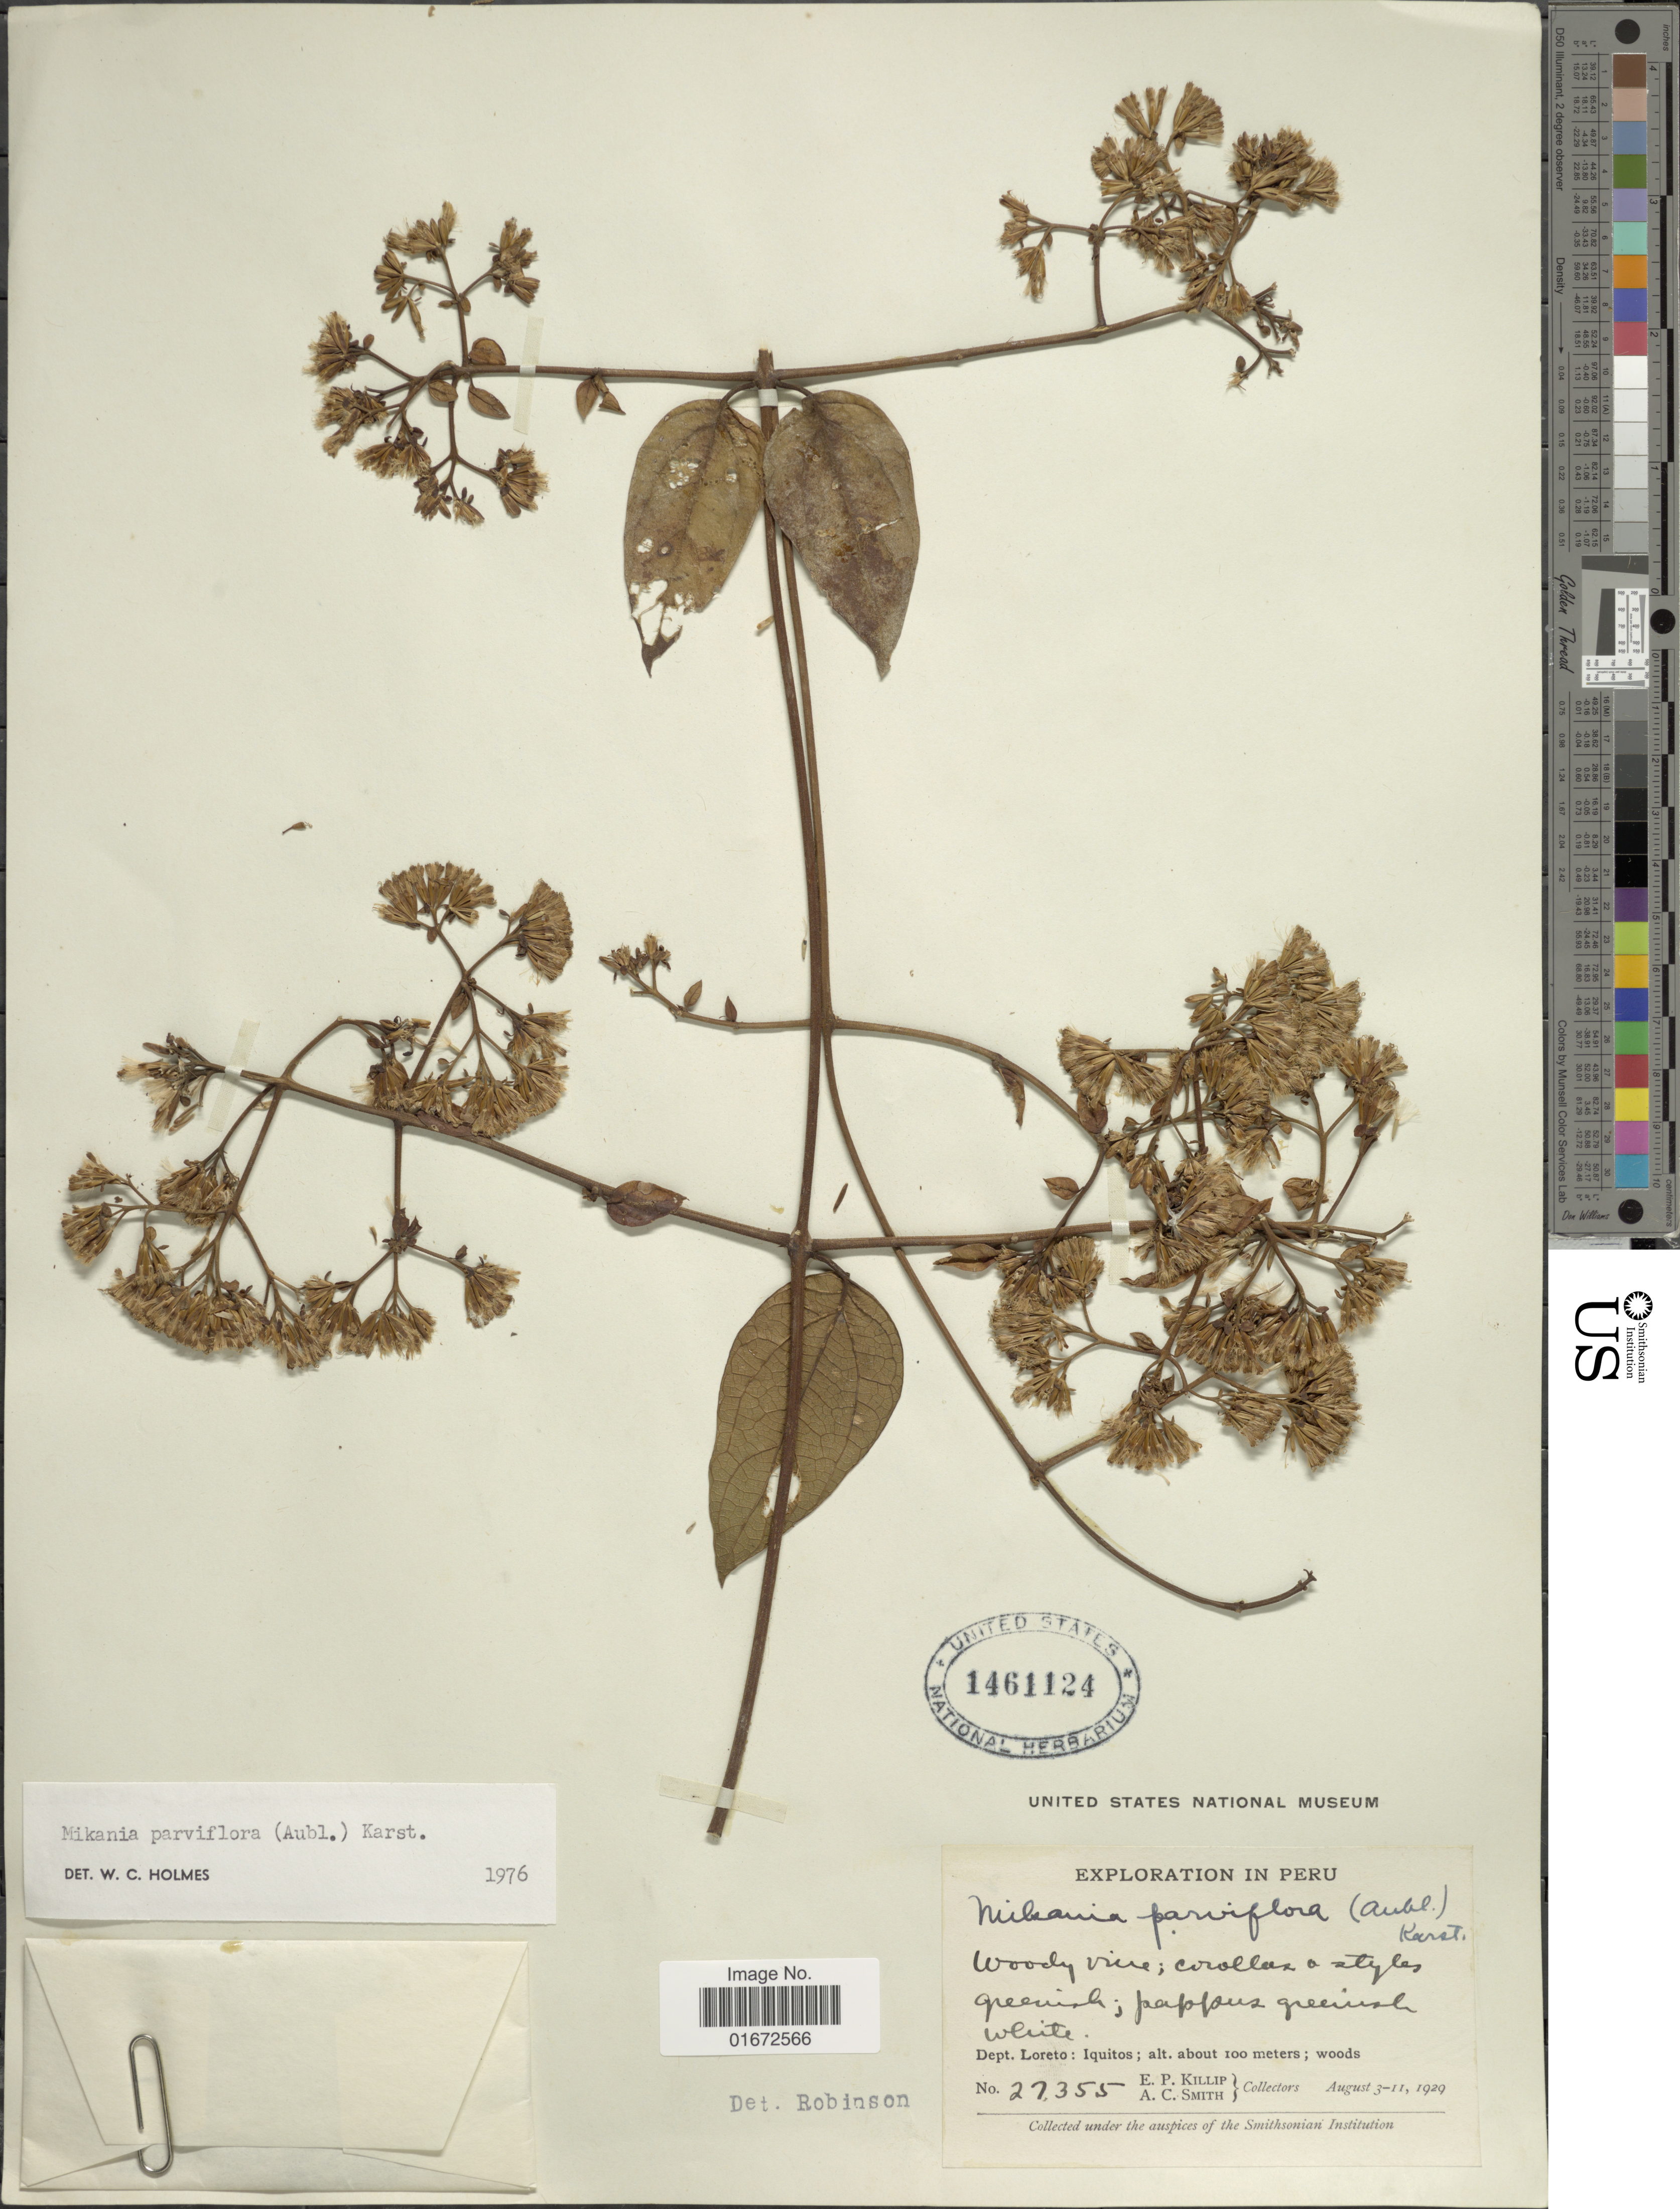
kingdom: Plantae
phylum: Tracheophyta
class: Magnoliopsida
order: Asterales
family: Asteraceae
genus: Mikania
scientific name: Mikania parviflora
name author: (Aubl.) Karst.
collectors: E. P. Killip & A. C. Smith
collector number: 27355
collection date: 1929-08-03/1929-08-11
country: Peru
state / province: Loreto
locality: Dept. Loreto: Iquitos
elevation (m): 100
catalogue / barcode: US 1461124